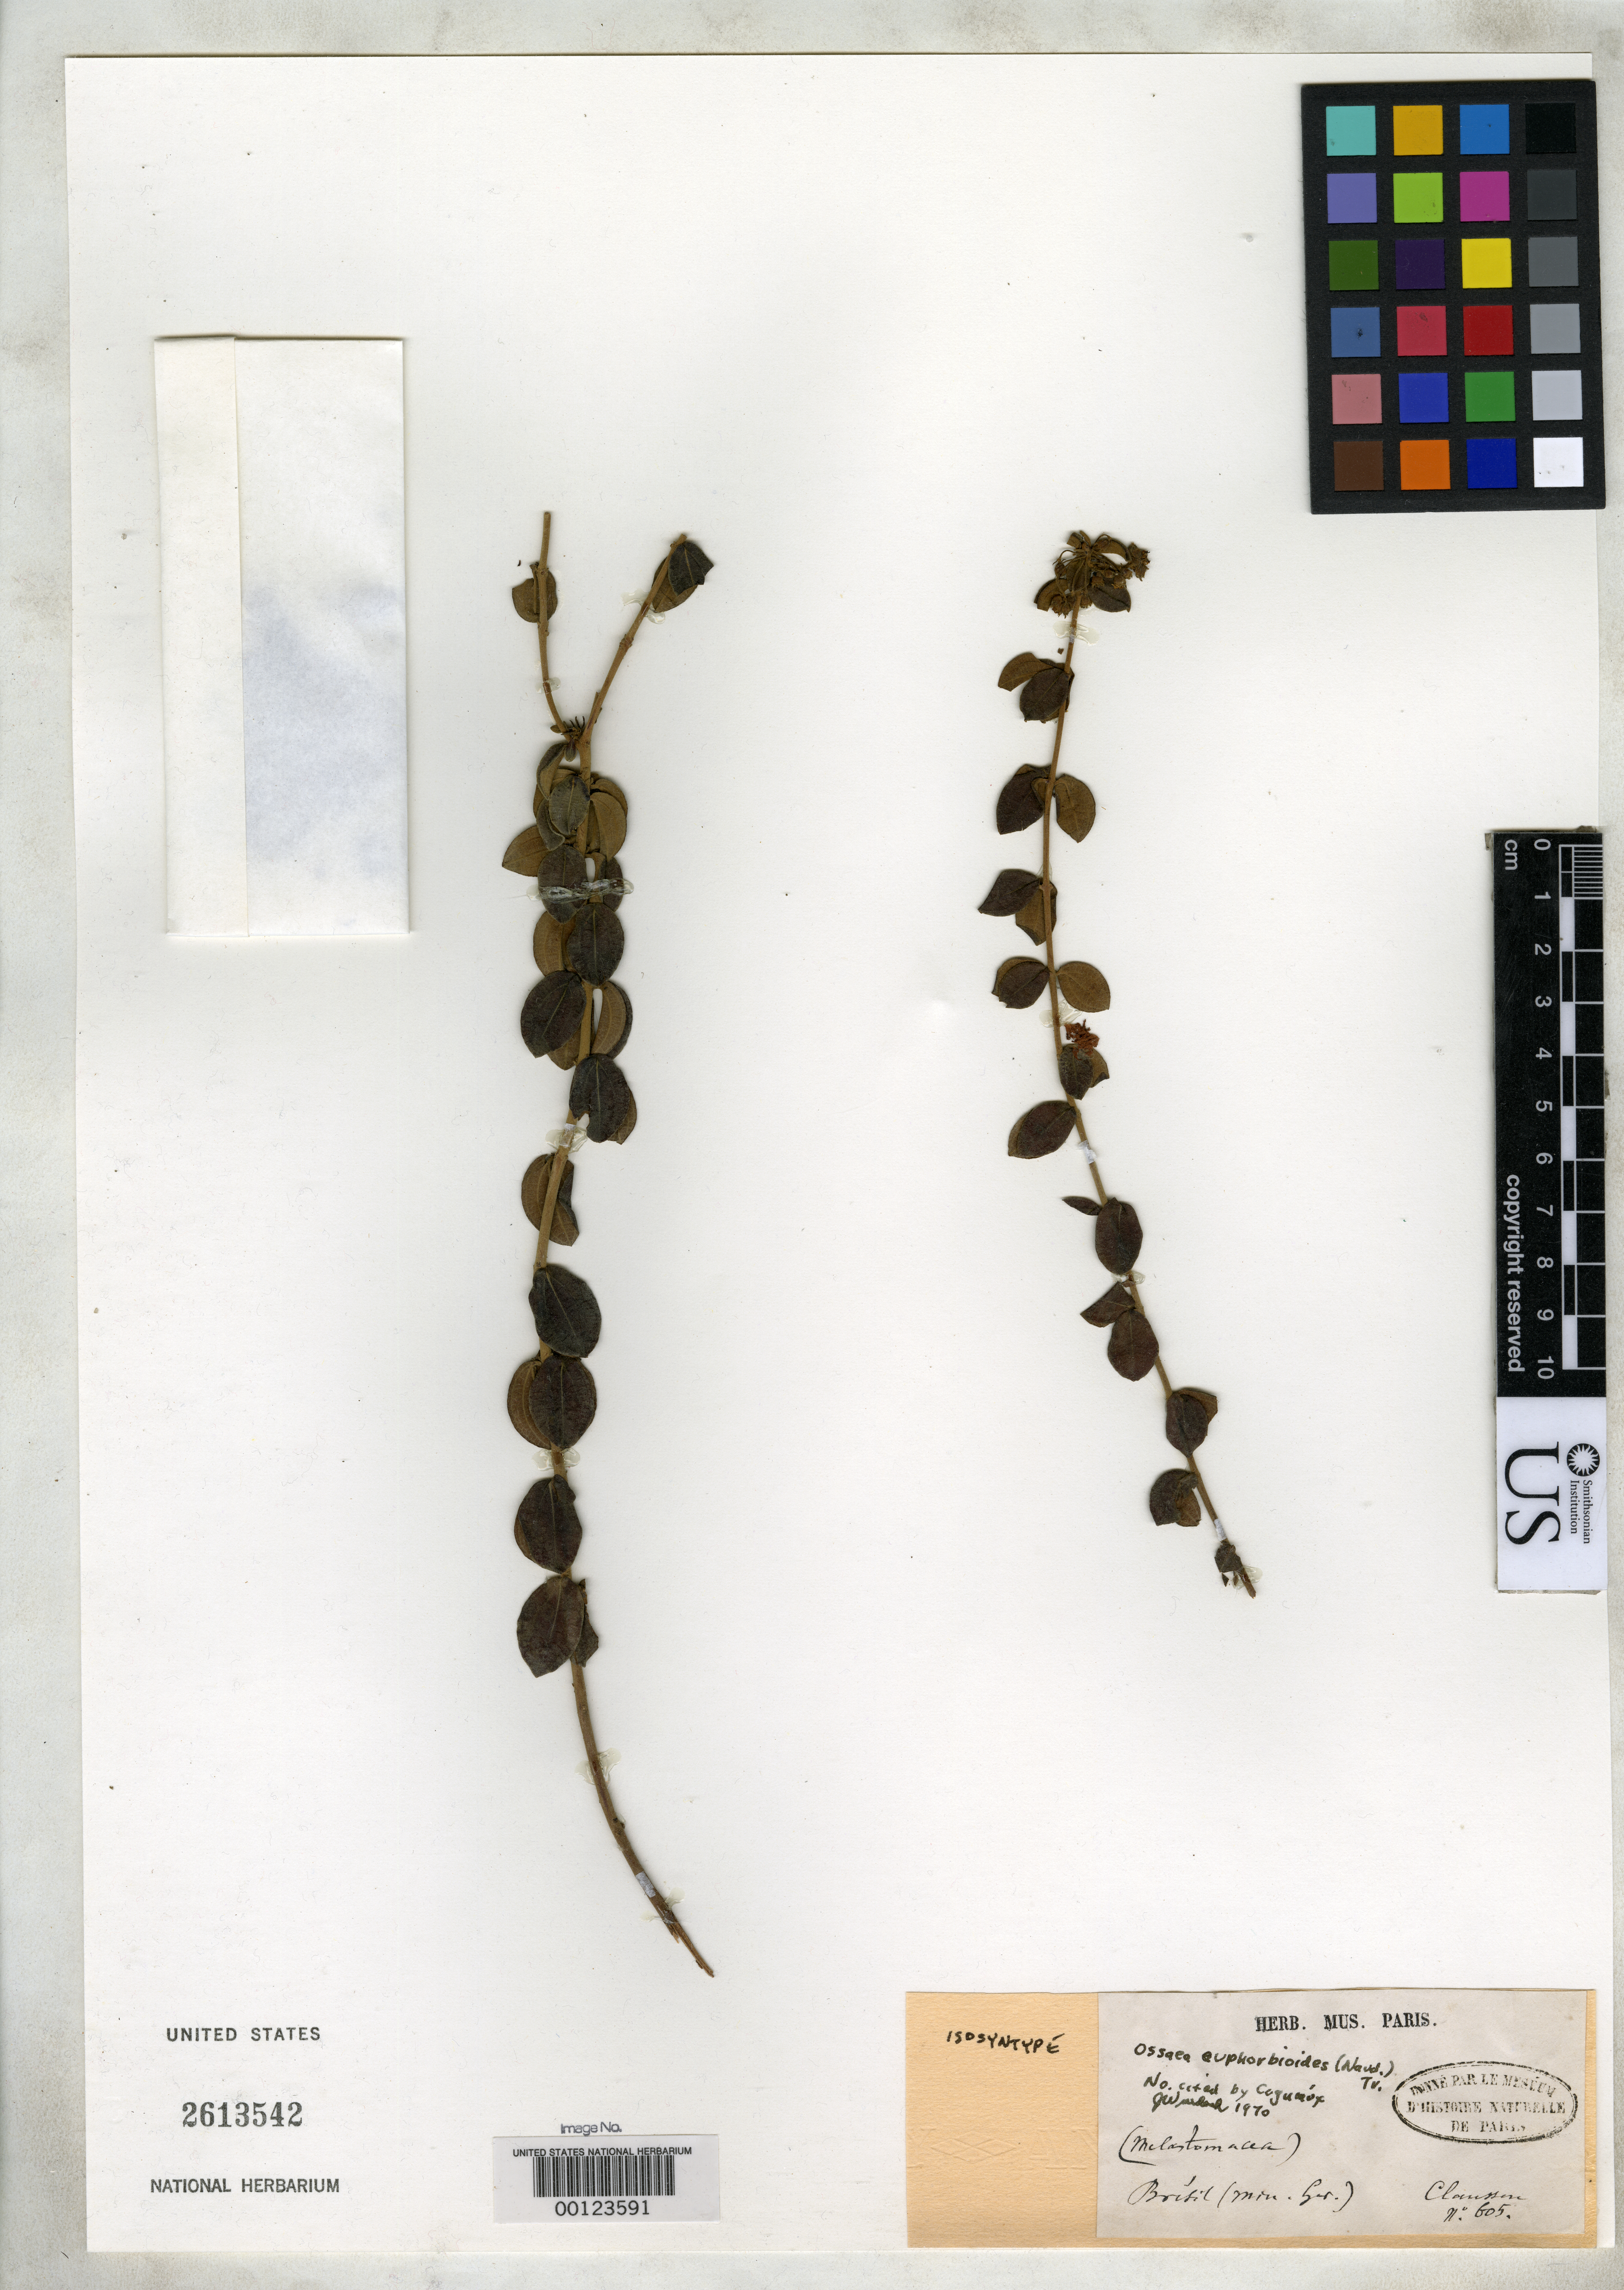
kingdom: Plantae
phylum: Tracheophyta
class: Magnoliopsida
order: Myrtales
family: Melastomataceae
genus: Clidemia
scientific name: Clidemia euphorbioides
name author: Naudin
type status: Isosyntype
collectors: P. Claussen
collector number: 605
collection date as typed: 1838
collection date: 1838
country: Brazil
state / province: Minas Gerais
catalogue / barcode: US 2613542